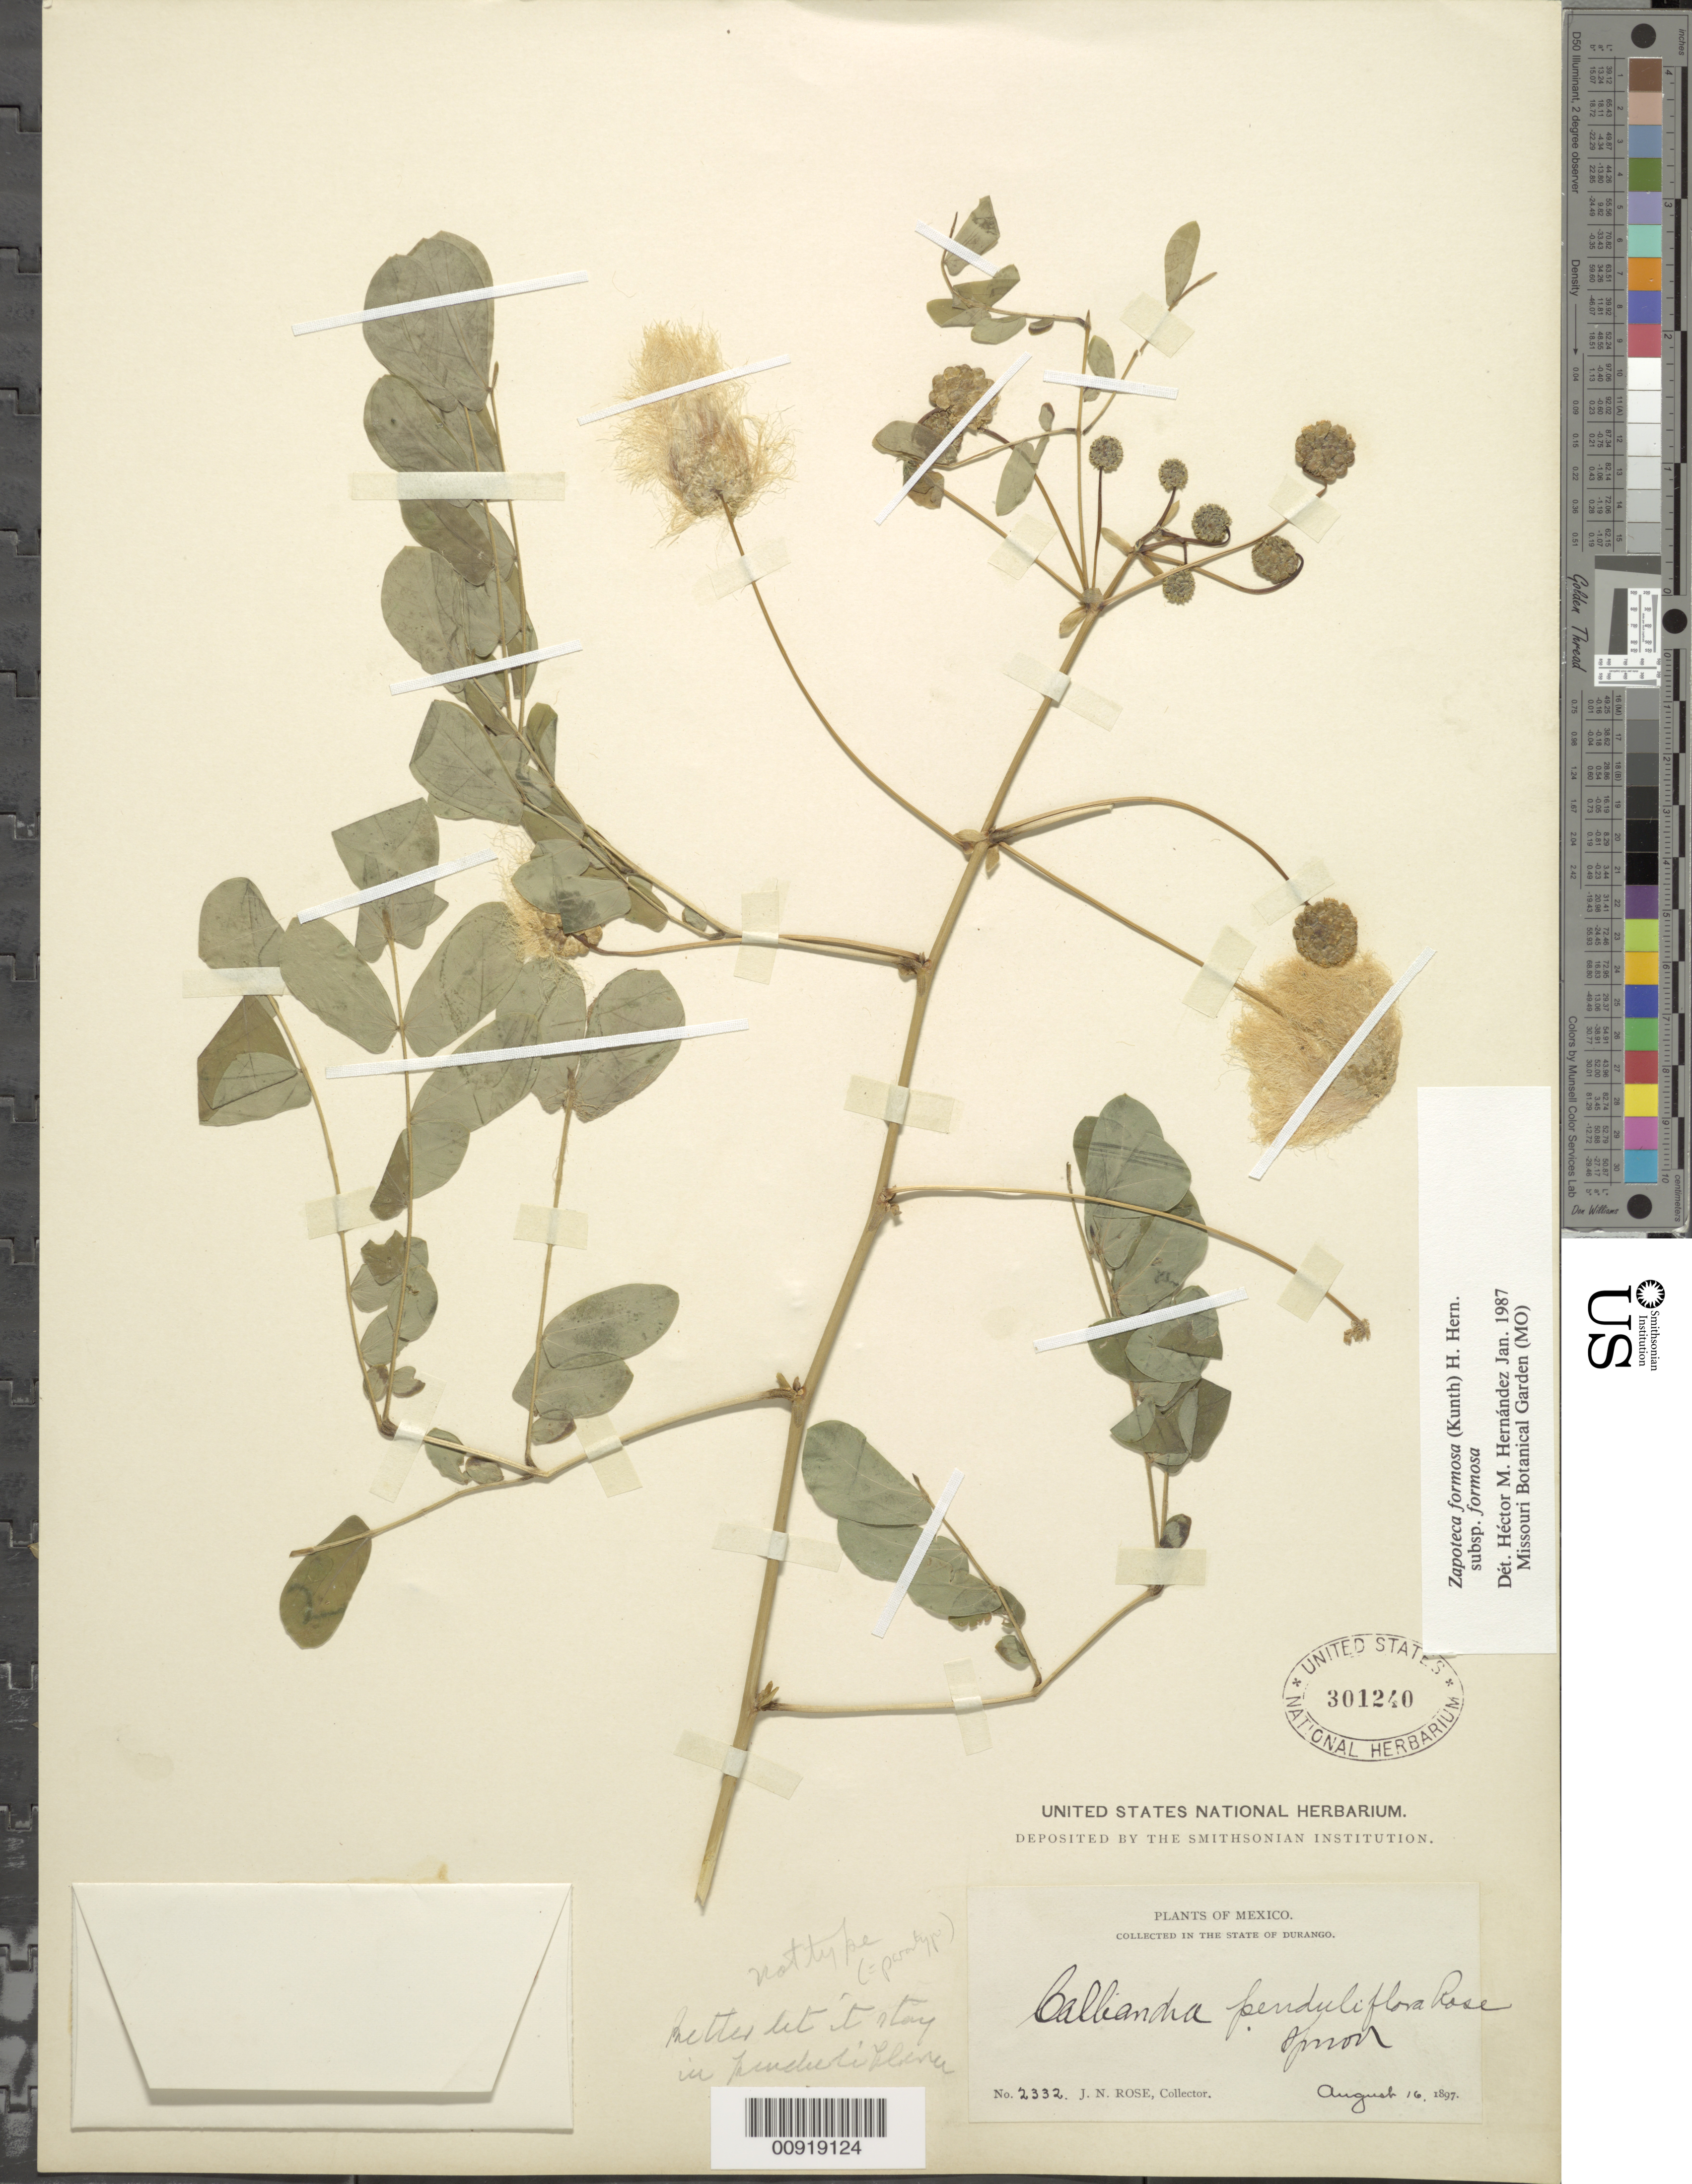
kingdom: Plantae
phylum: Tracheophyta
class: Magnoliopsida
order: Fabales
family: Fabaceae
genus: Zapoteca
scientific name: Zapoteca formosa subsp. formosa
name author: (Kunth) H.M. Hern.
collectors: J. N. Rose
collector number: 2332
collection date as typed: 16 Aug 1897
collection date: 1897-08-16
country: Mexico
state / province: Durango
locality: State of Durango.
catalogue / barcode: US 301240